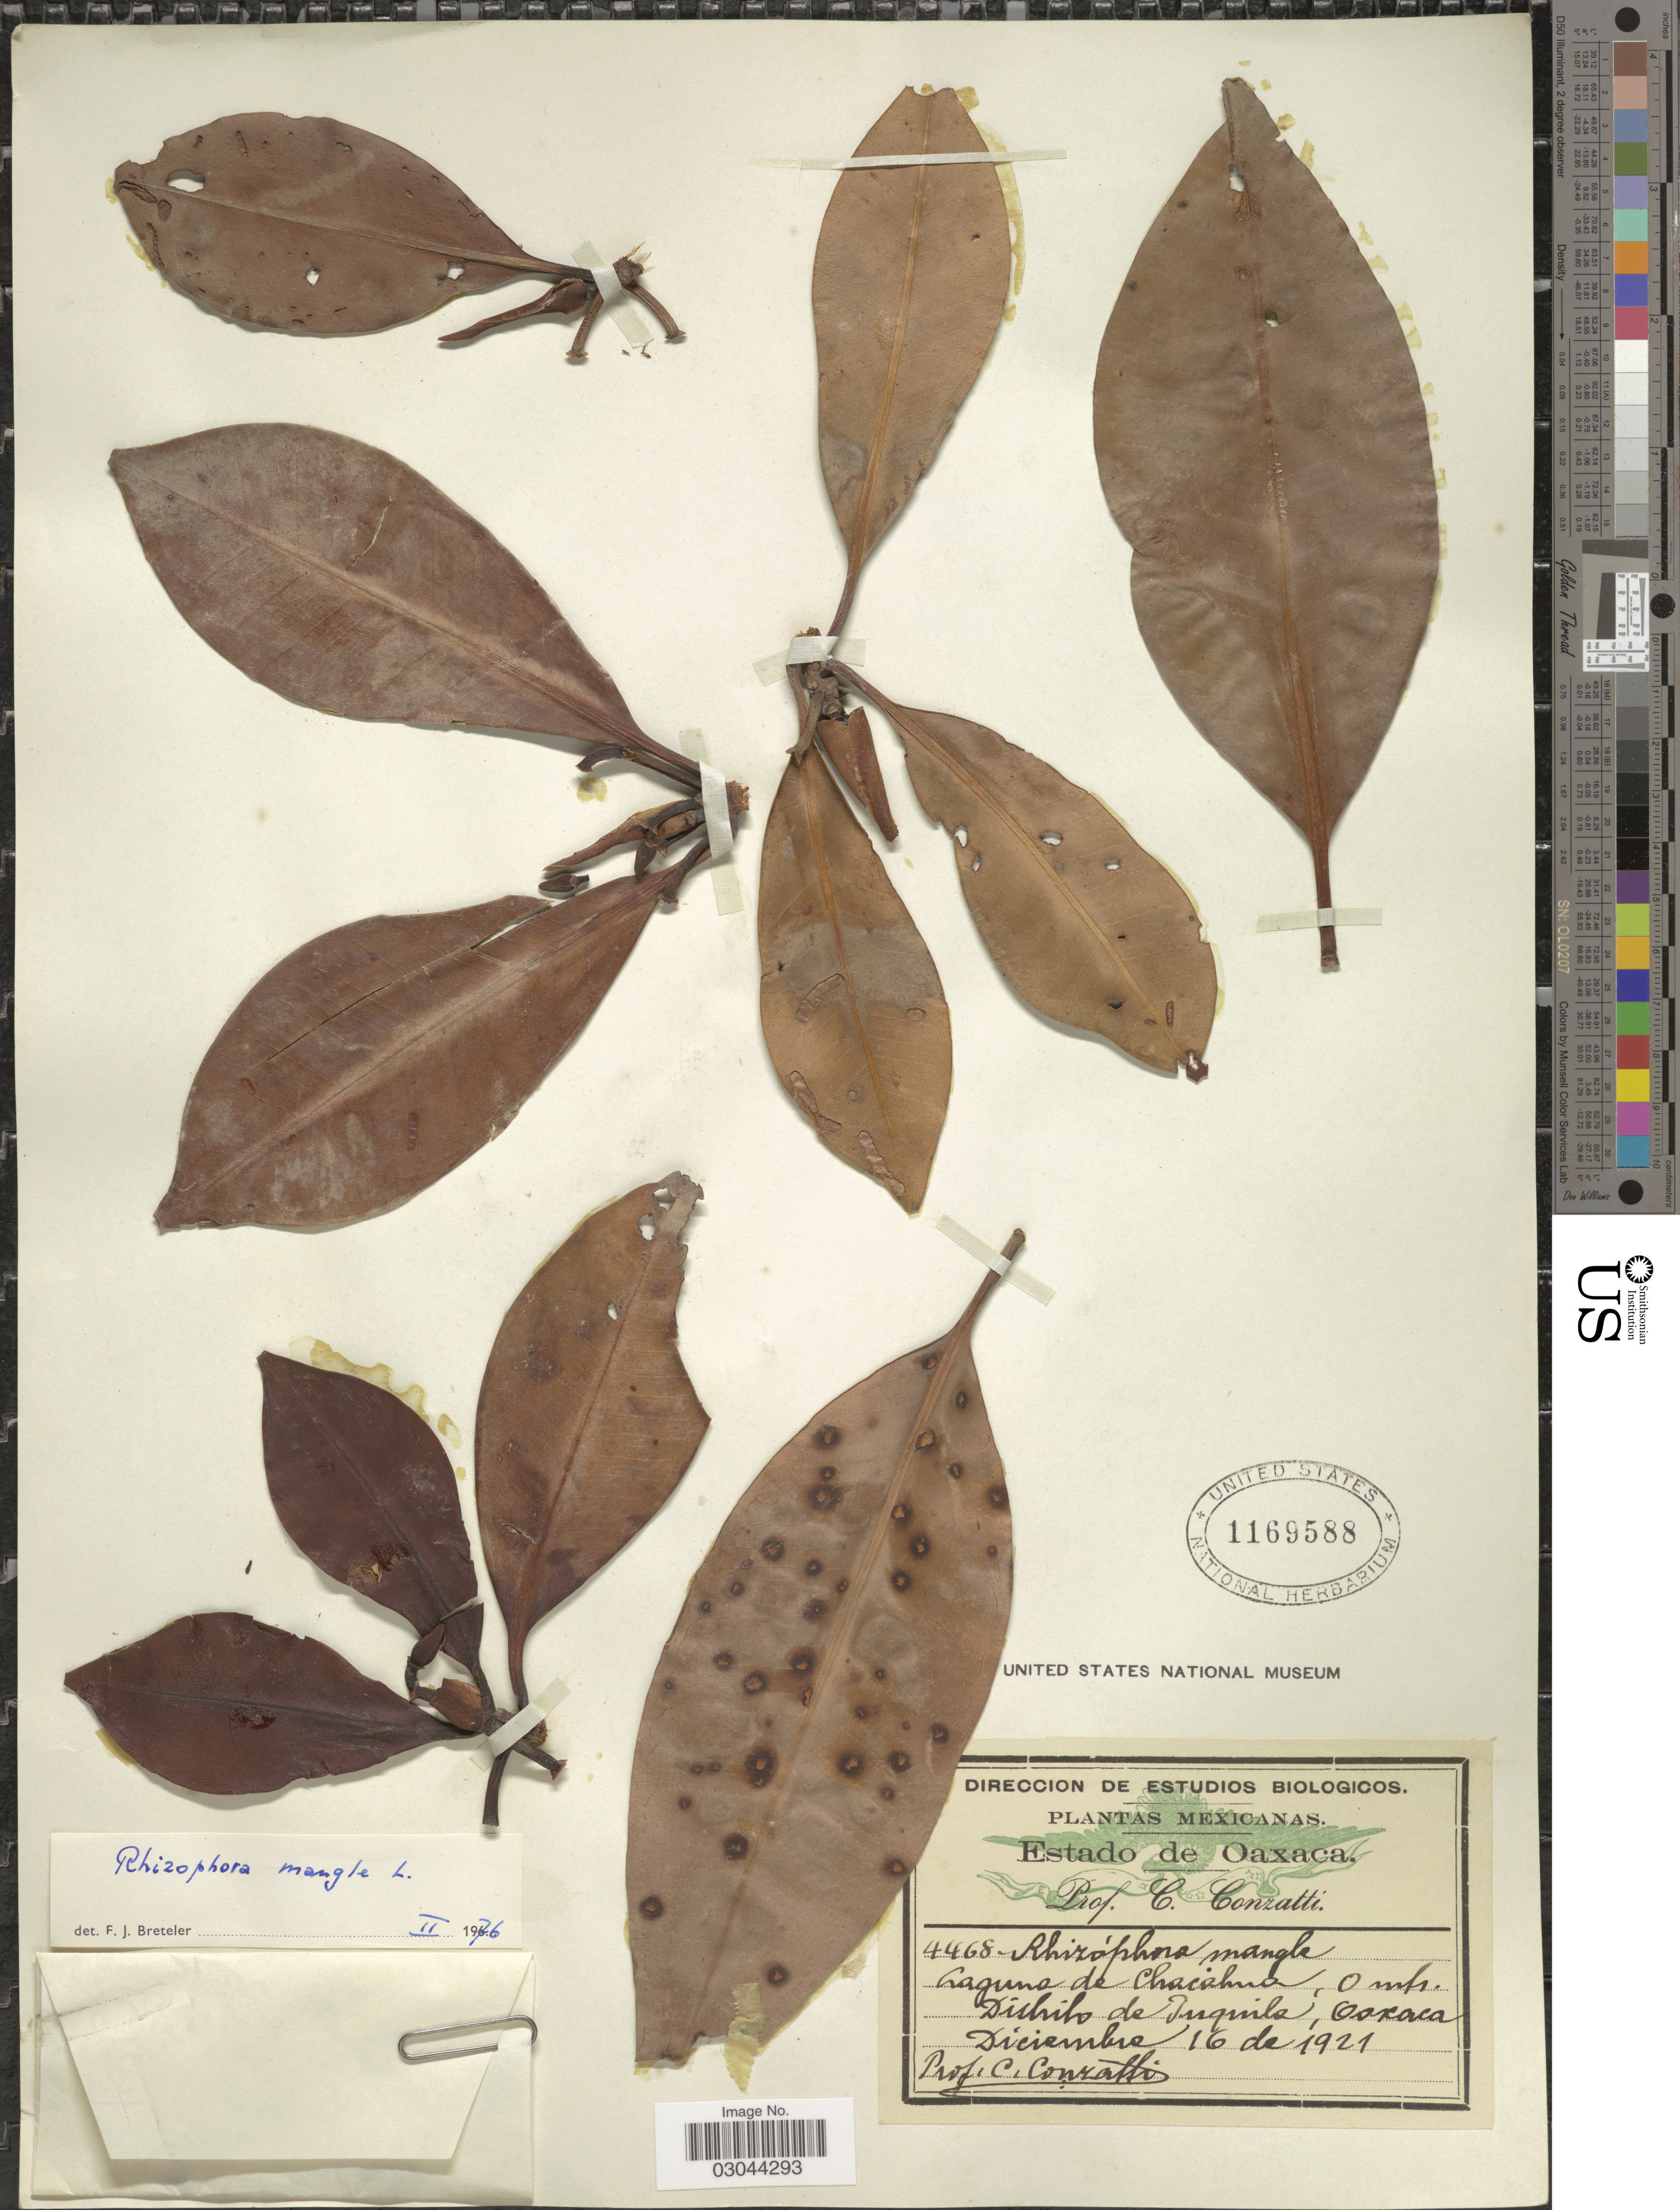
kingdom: Plantae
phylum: Tracheophyta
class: Magnoliopsida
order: Malpighiales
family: Rhizophoraceae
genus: Rhizophora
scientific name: Rhizophora mangle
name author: L.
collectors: C. Conzatti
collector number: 4468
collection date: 1921-12-16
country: Mexico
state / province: Oaxaca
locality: Estado de Oaxaca. Laguna de Chacahua. Distrito de Juquila.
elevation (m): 0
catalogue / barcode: US 1169588